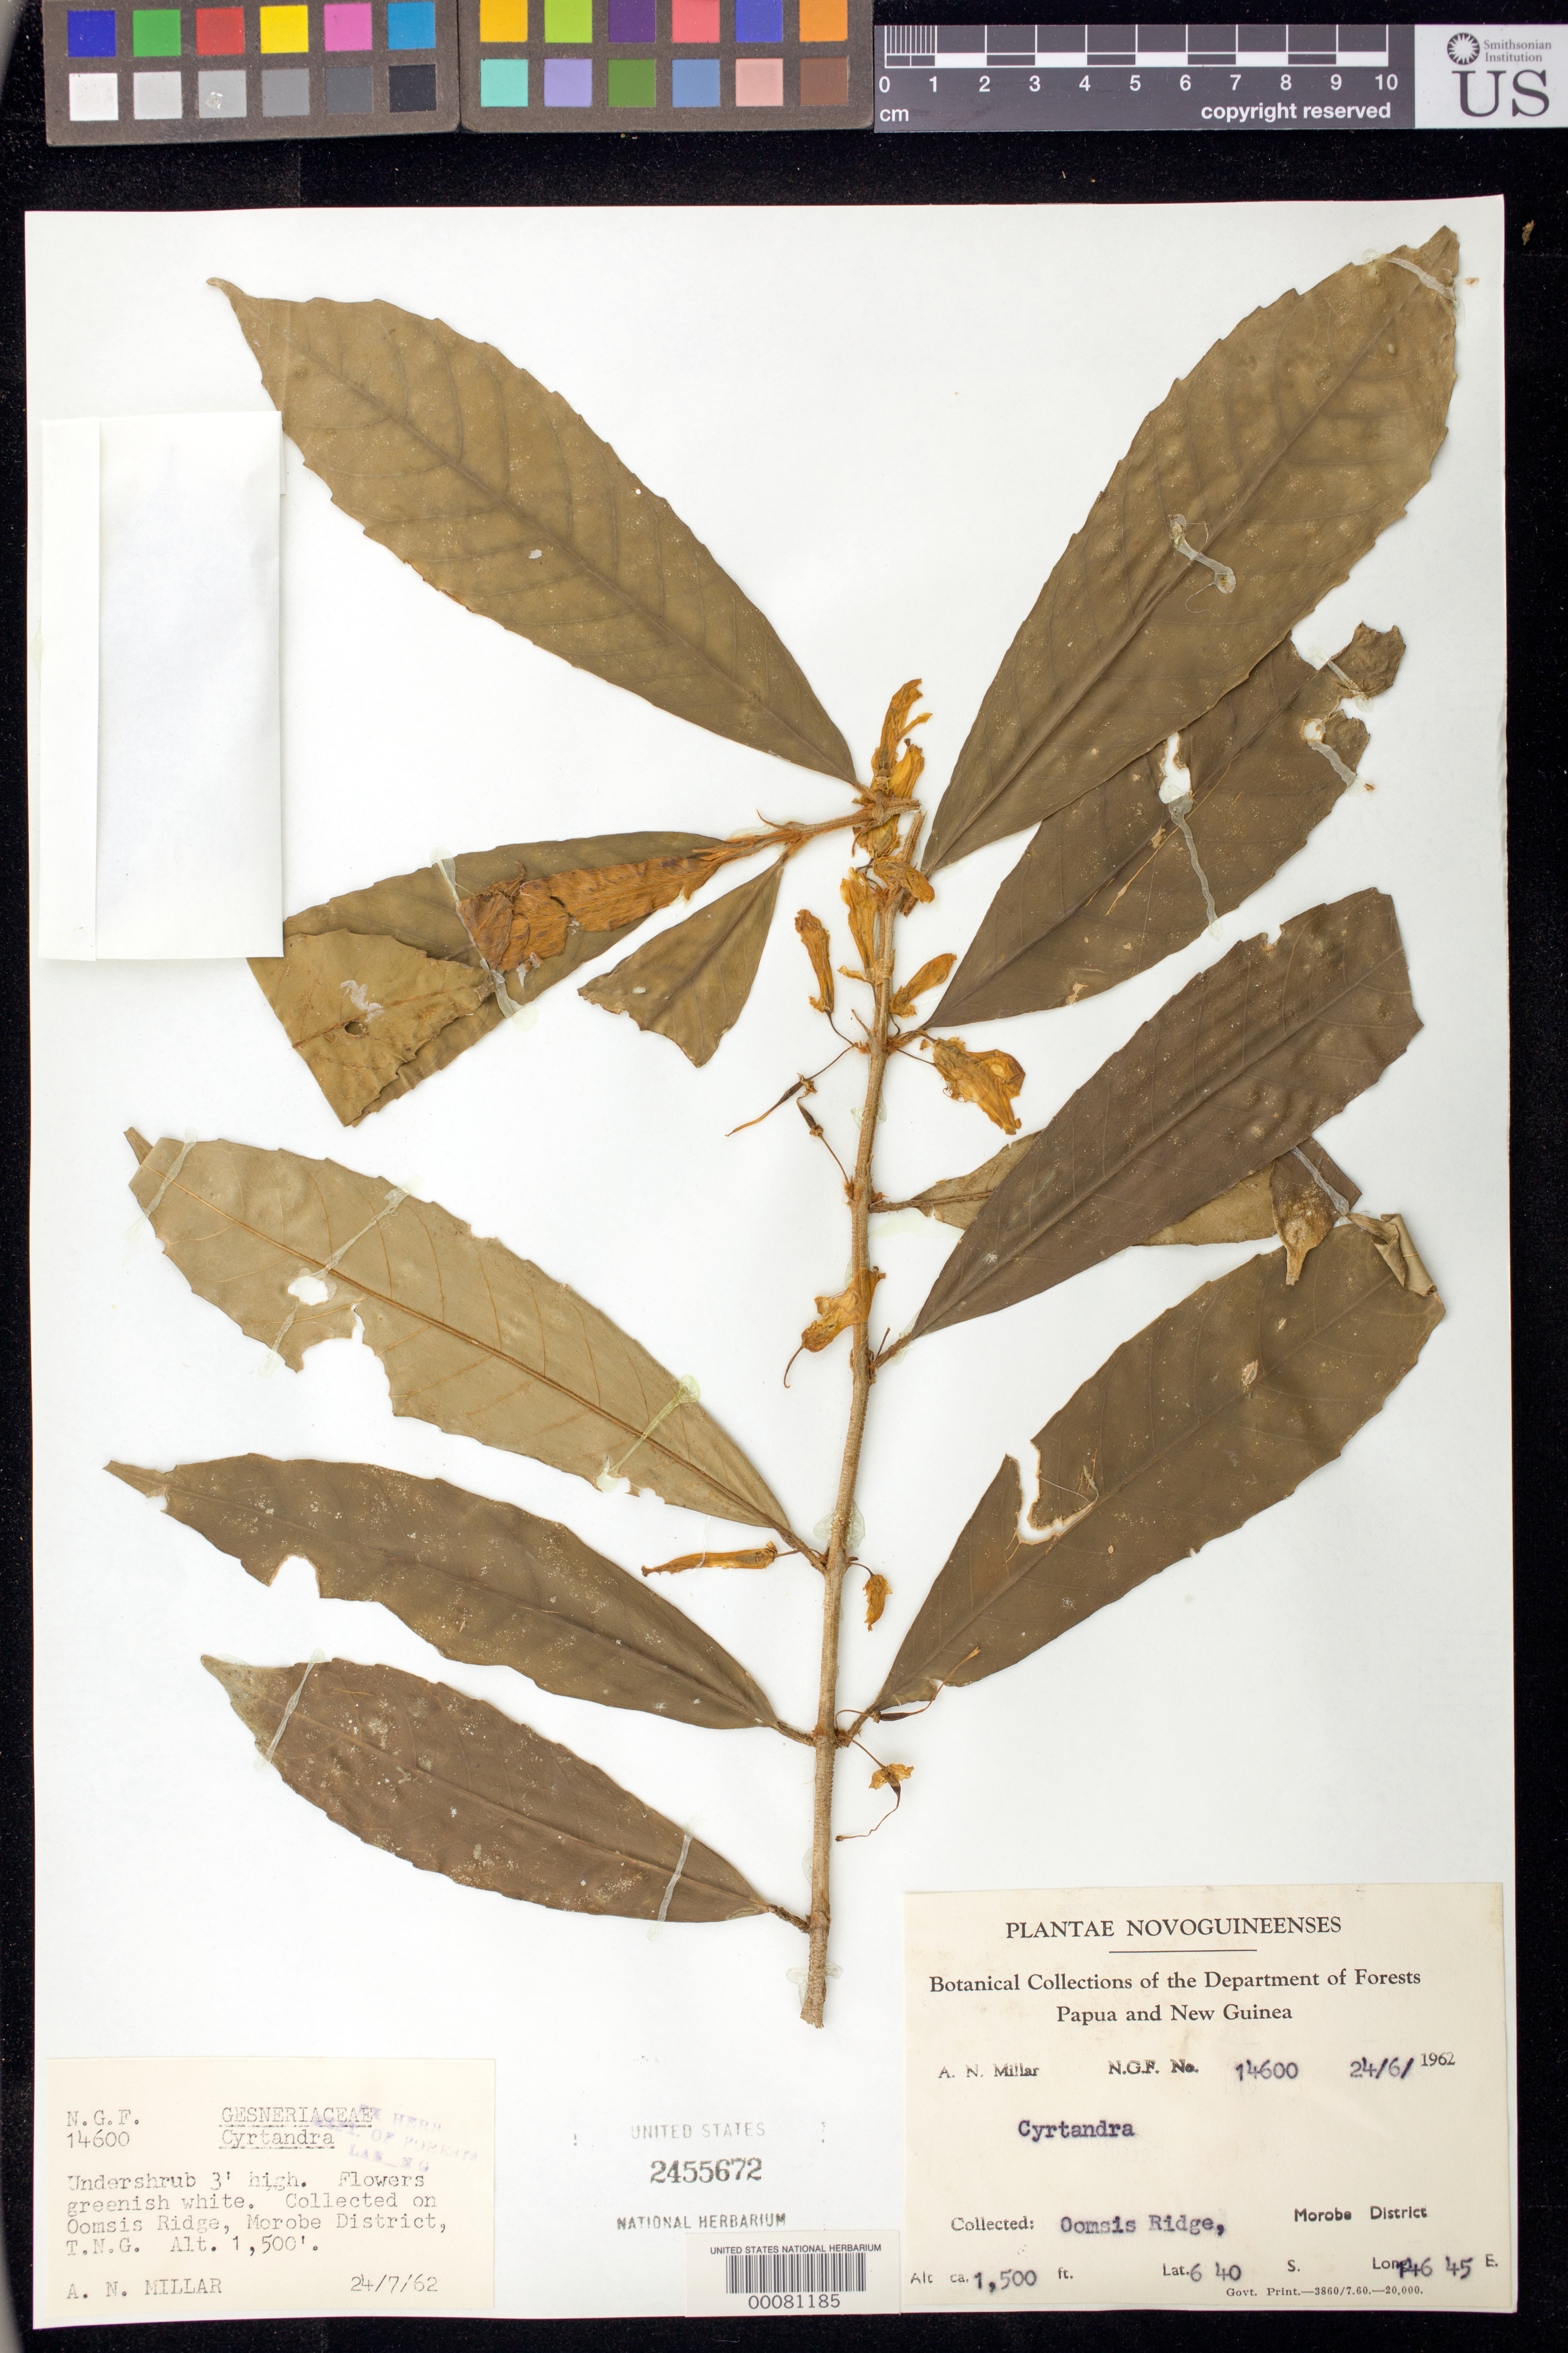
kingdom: Plantae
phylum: Tracheophyta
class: Magnoliopsida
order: Lamiales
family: Gesneriaceae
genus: Cyrtandra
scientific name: Cyrtandra sp.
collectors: A. Millar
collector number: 14600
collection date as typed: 24 Jul 1962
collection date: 1962-07-24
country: Papua New Guinea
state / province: Morobe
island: New Guinea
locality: Oomsis ridge, morobe district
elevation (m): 457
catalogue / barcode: US 2455672